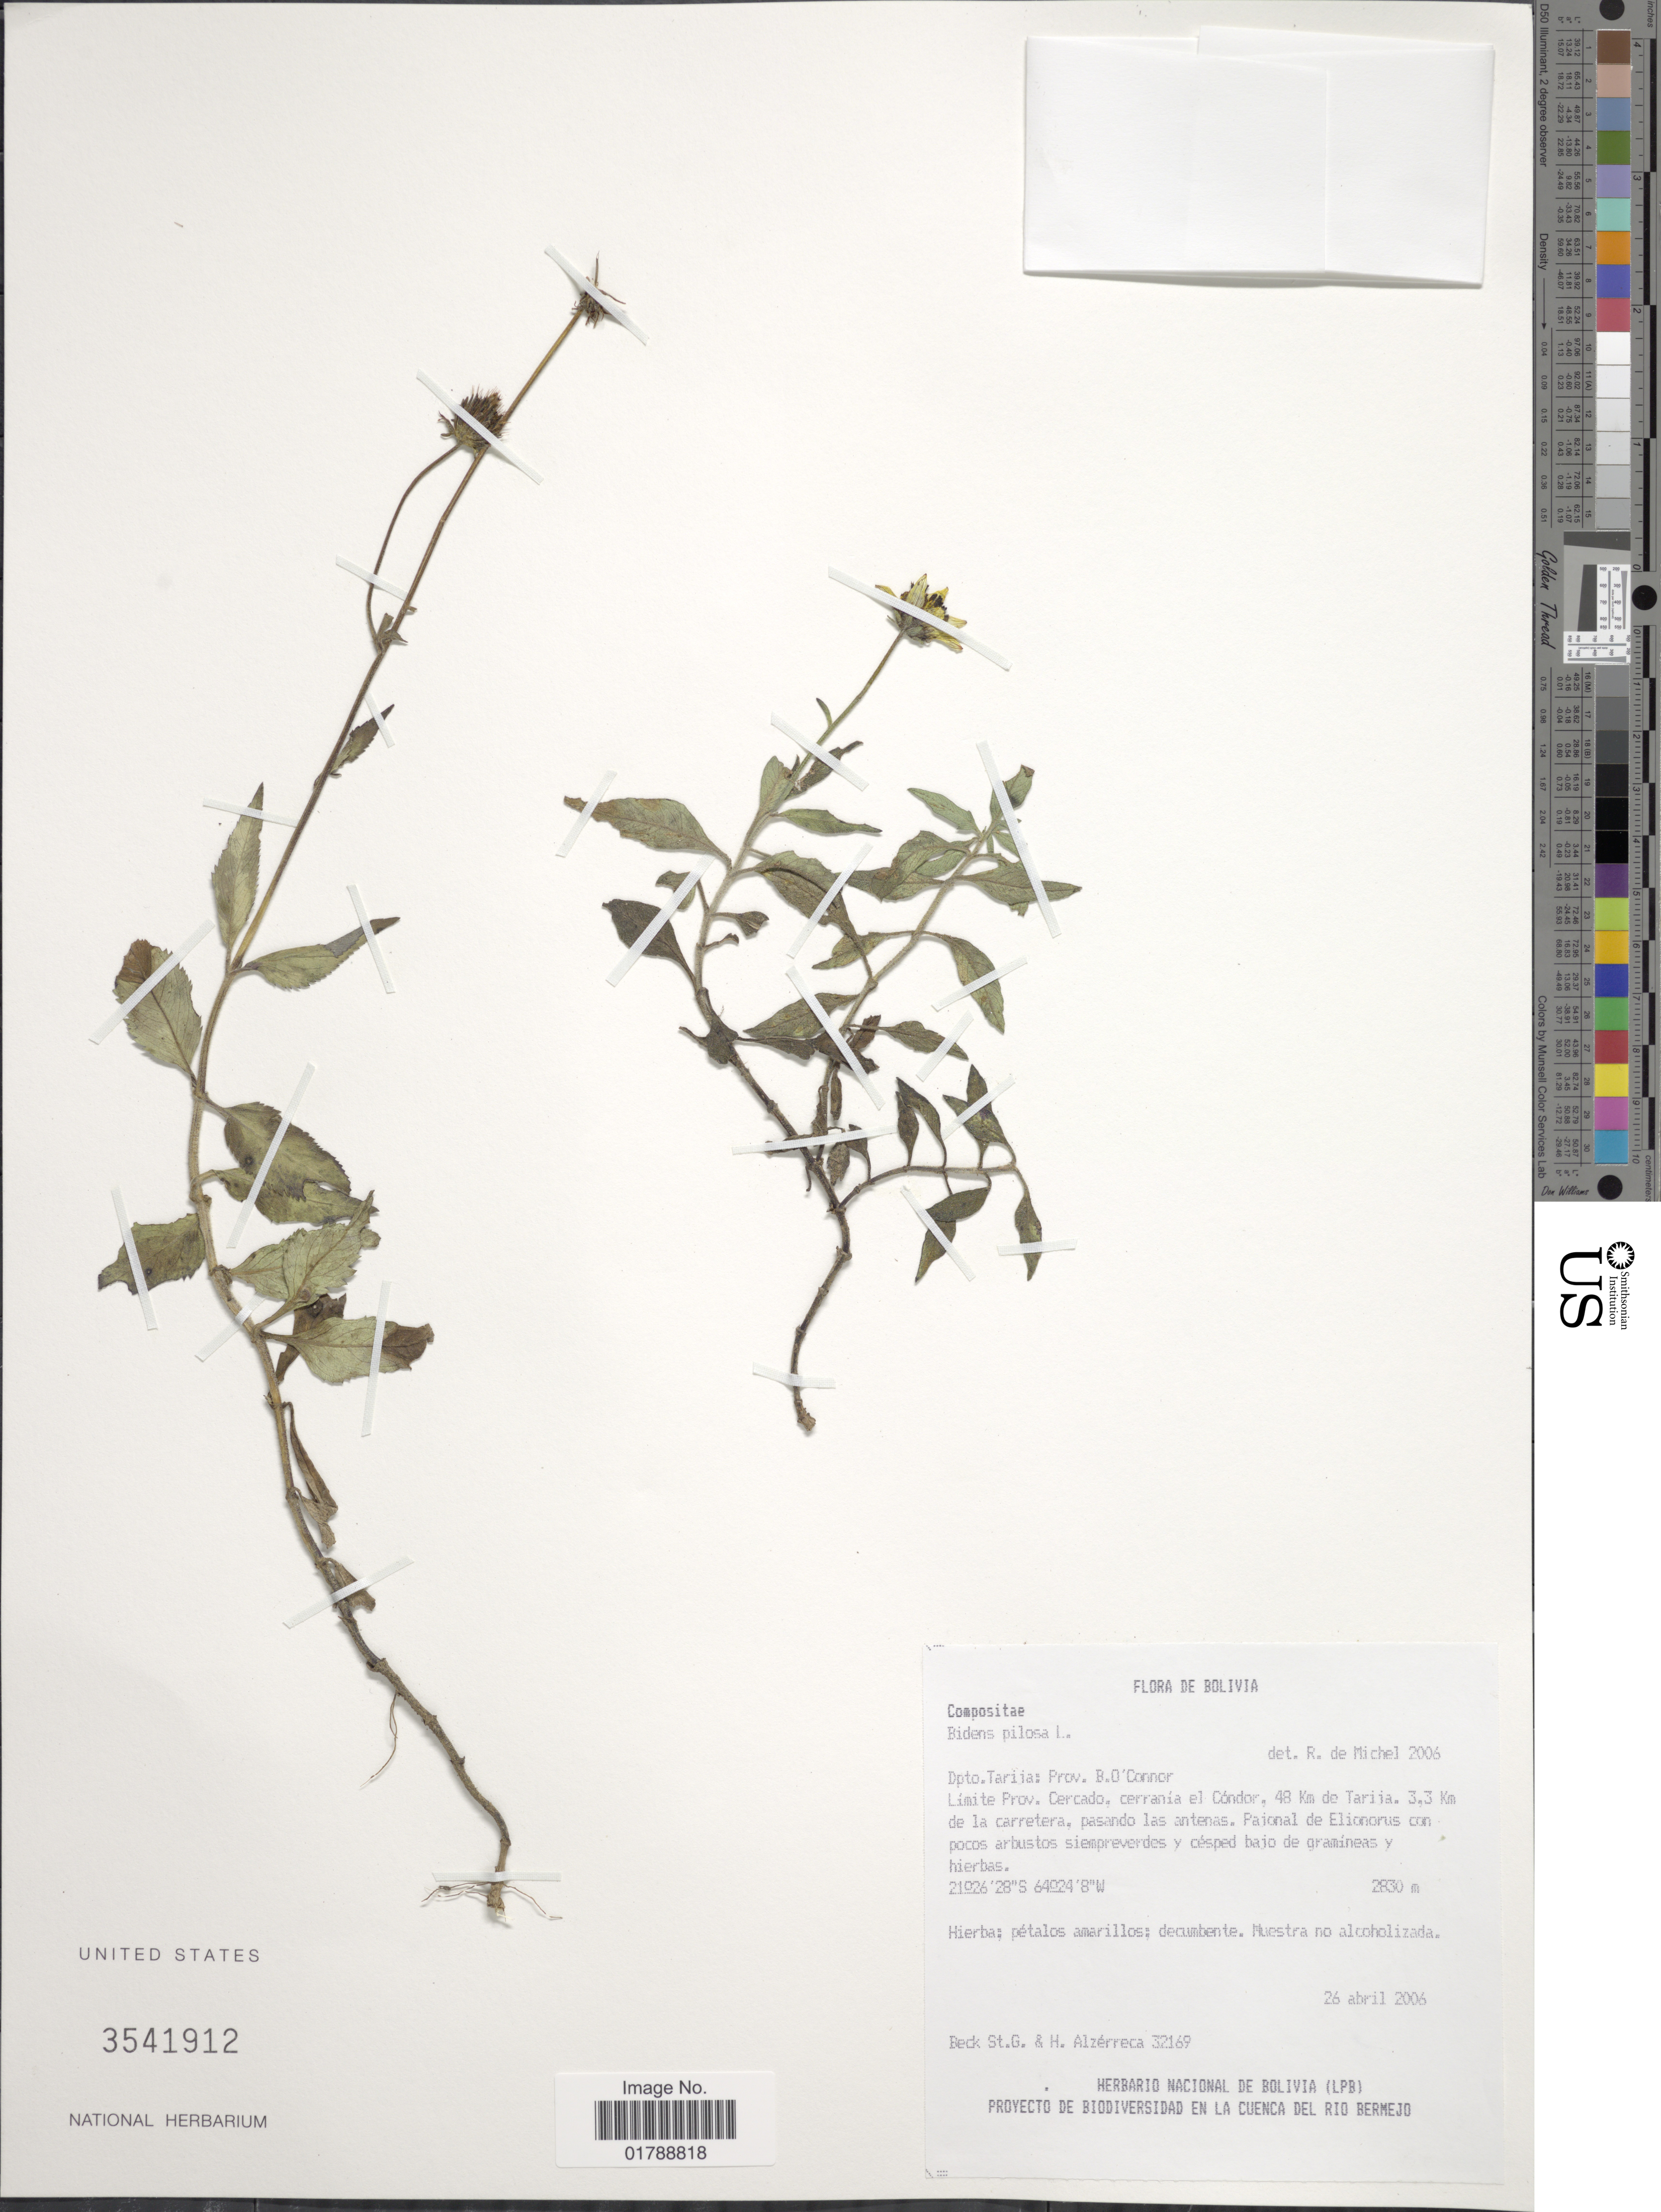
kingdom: Plantae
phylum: Tracheophyta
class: Magnoliopsida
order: Asterales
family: Asteraceae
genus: Bidens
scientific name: Bidens pilosa var. minor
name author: (Blume) Sherff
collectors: S. G. Beck & H. Alzerreca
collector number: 32169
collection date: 2006-04-26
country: Bolivia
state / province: Tarija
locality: Prov. B.O'Connor. Límite Prov. Cercado, cerrania el Cóndor, 48 Km de Tarija. 3,3 Km de la carretera, pasando las antenas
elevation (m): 2830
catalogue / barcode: US 3541912